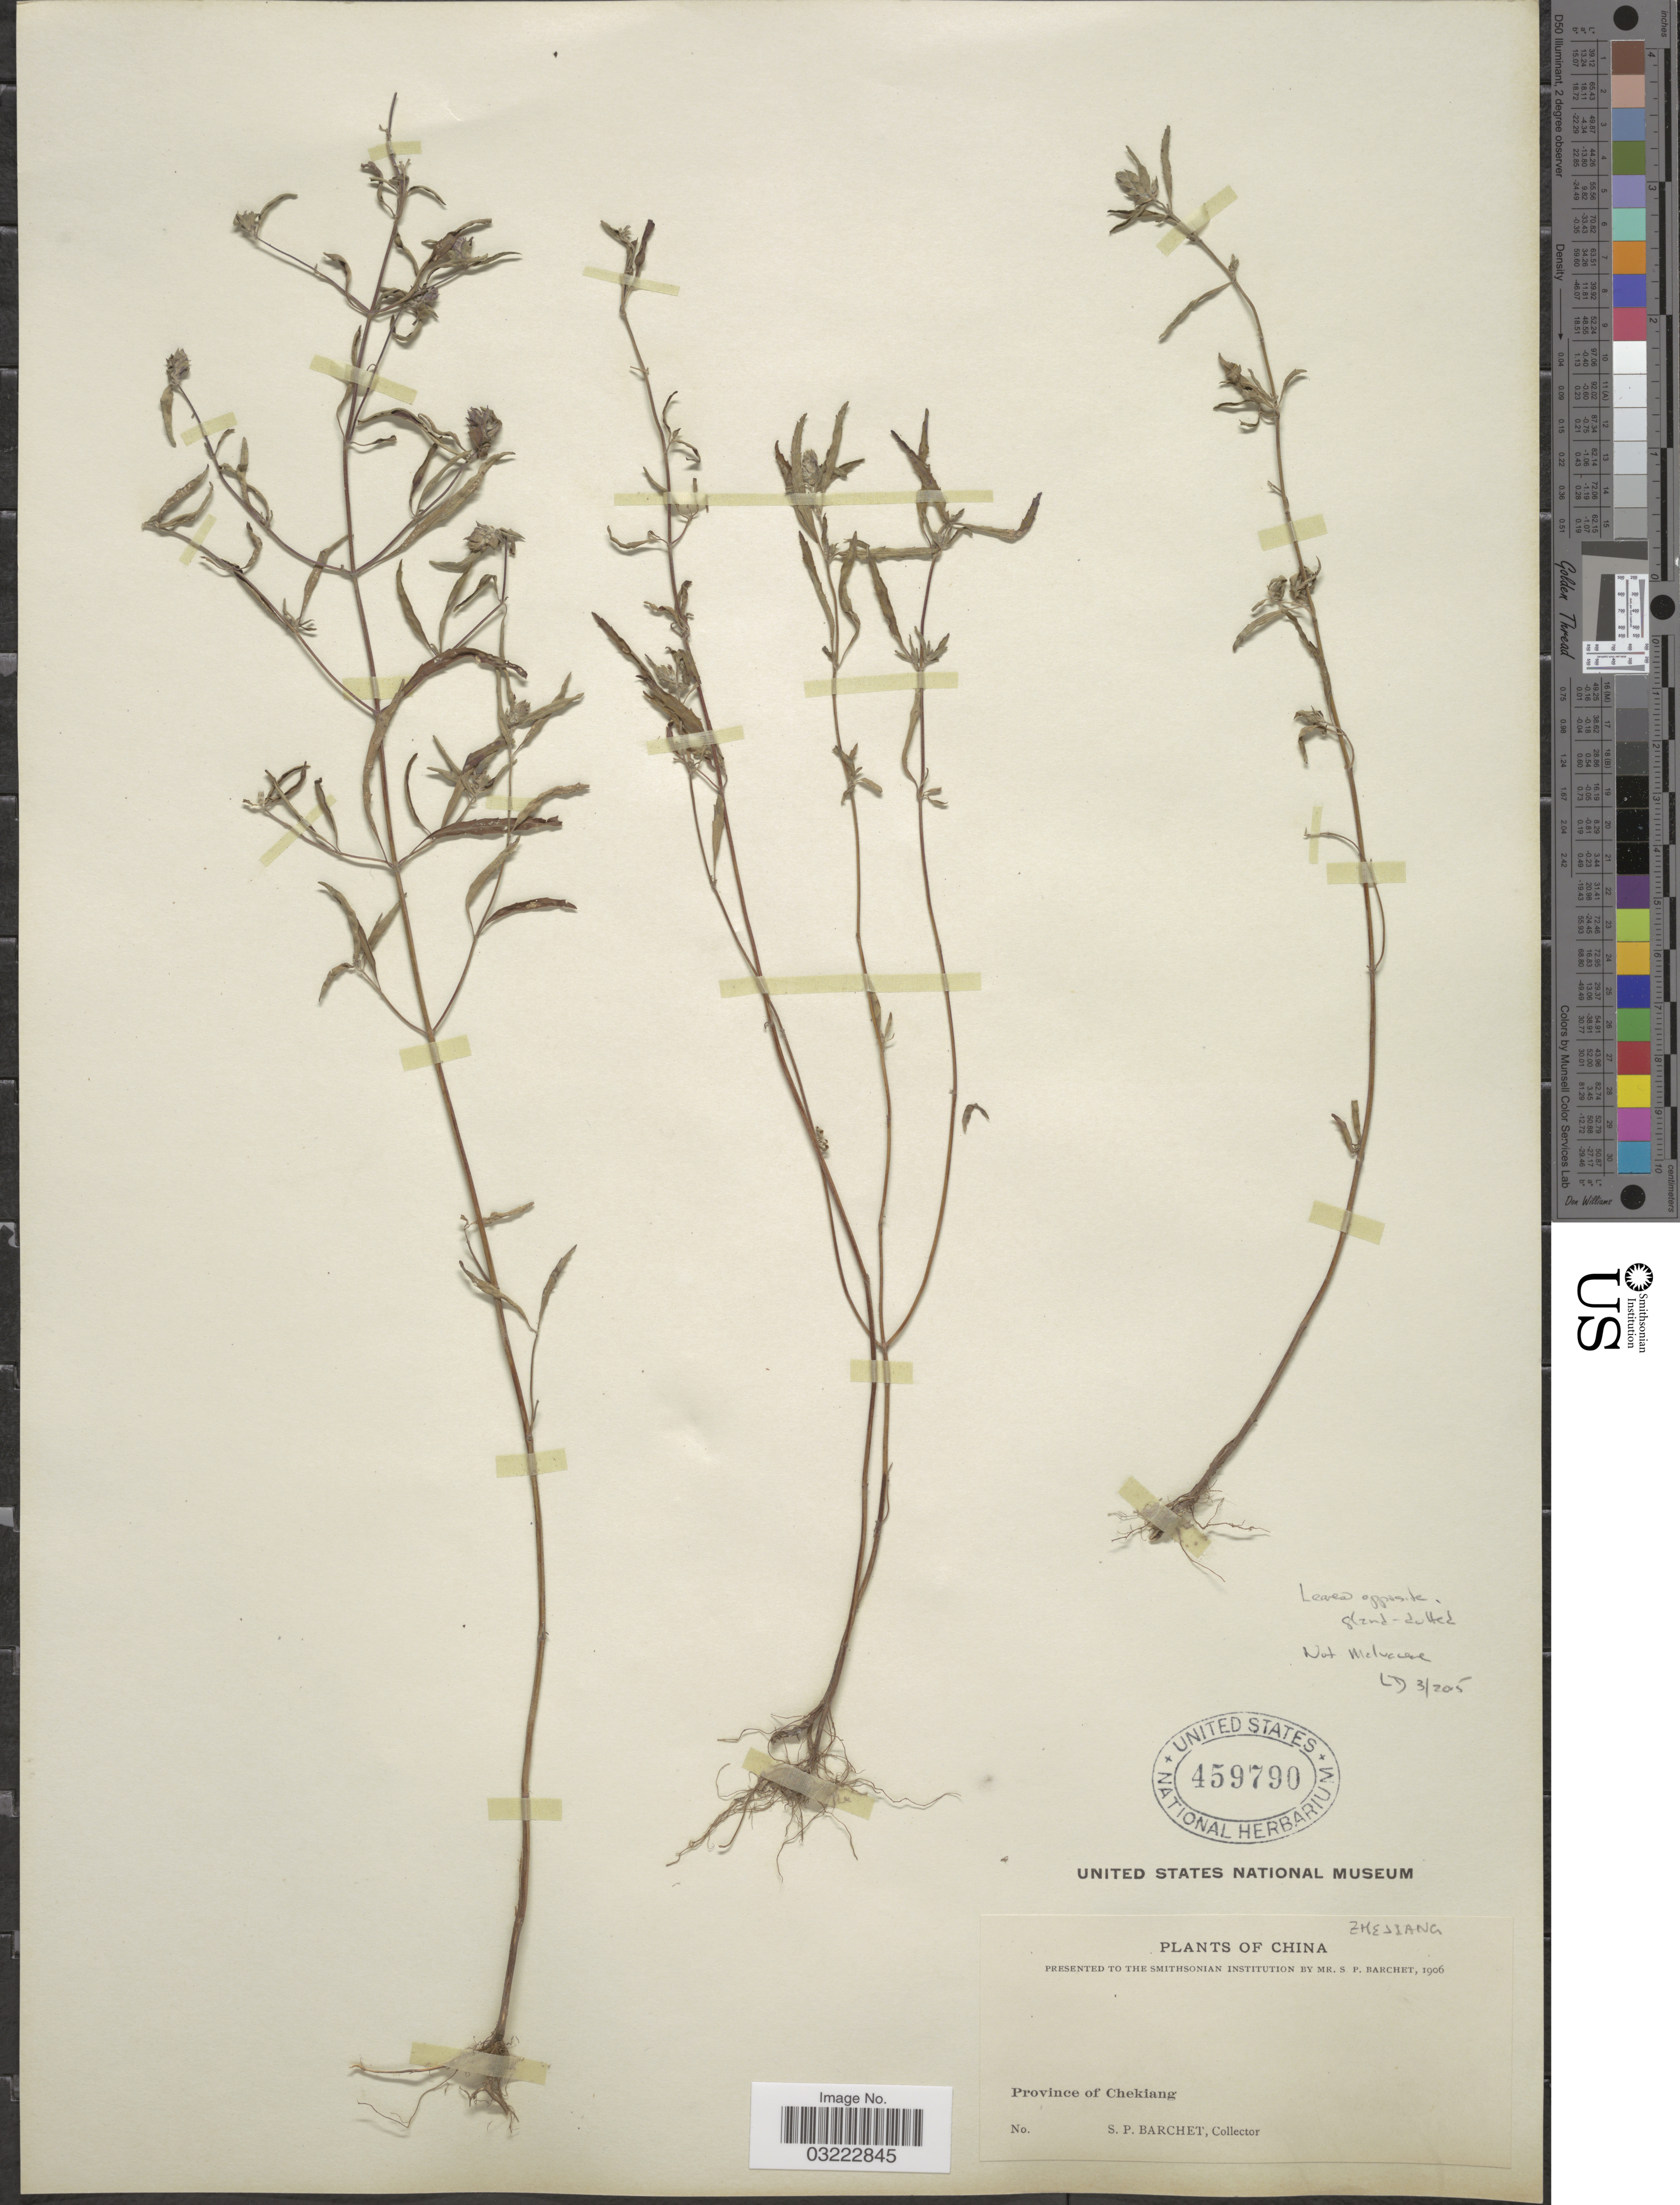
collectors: S. P. Barchet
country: China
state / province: Zhejiang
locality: Province of Chekiang.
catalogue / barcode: US 459790